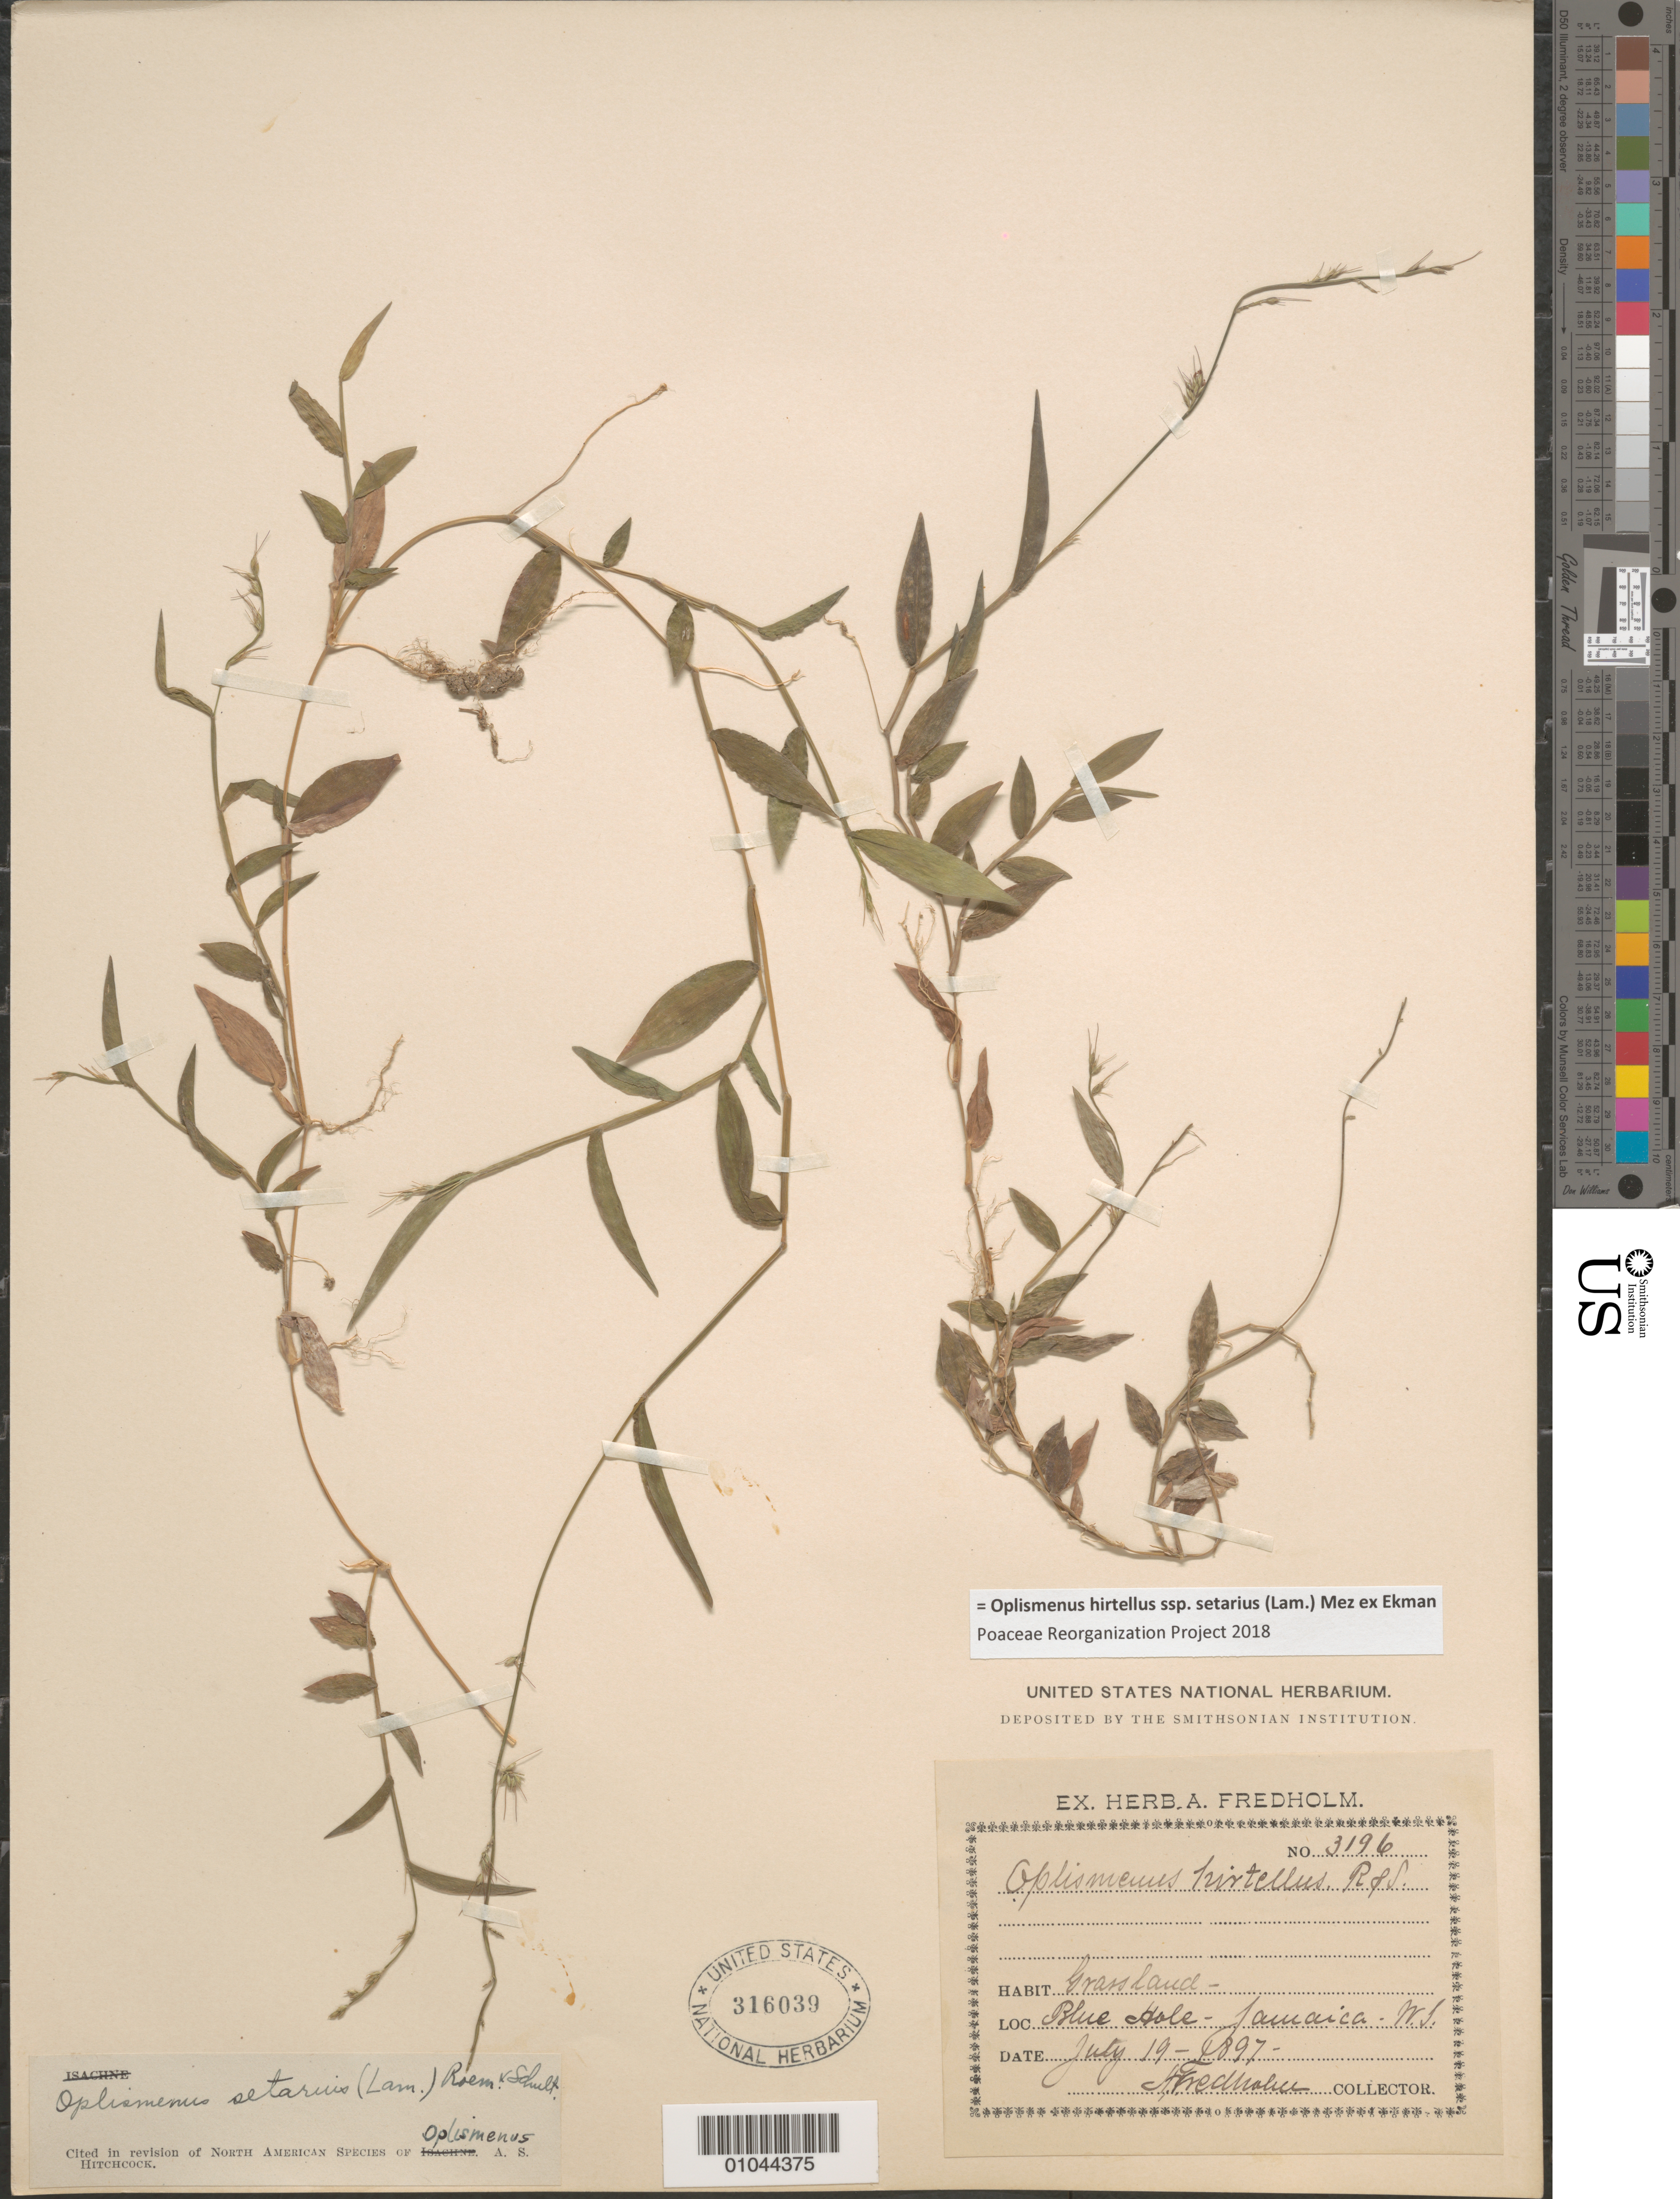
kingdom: Plantae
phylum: Tracheophyta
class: Liliopsida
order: Poales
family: Poaceae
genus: Oplismenus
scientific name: Oplismenus hirtellus subsp. setarius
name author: (Lam.) Mez ex Ekman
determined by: Poaceae Reorganization Project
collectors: A. Fredholm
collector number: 3196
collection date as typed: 19 Jul 1897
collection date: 1897-07-19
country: Jamaica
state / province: Westmoreland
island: Jamaica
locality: Blue Hole Jamaica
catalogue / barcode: US 316039